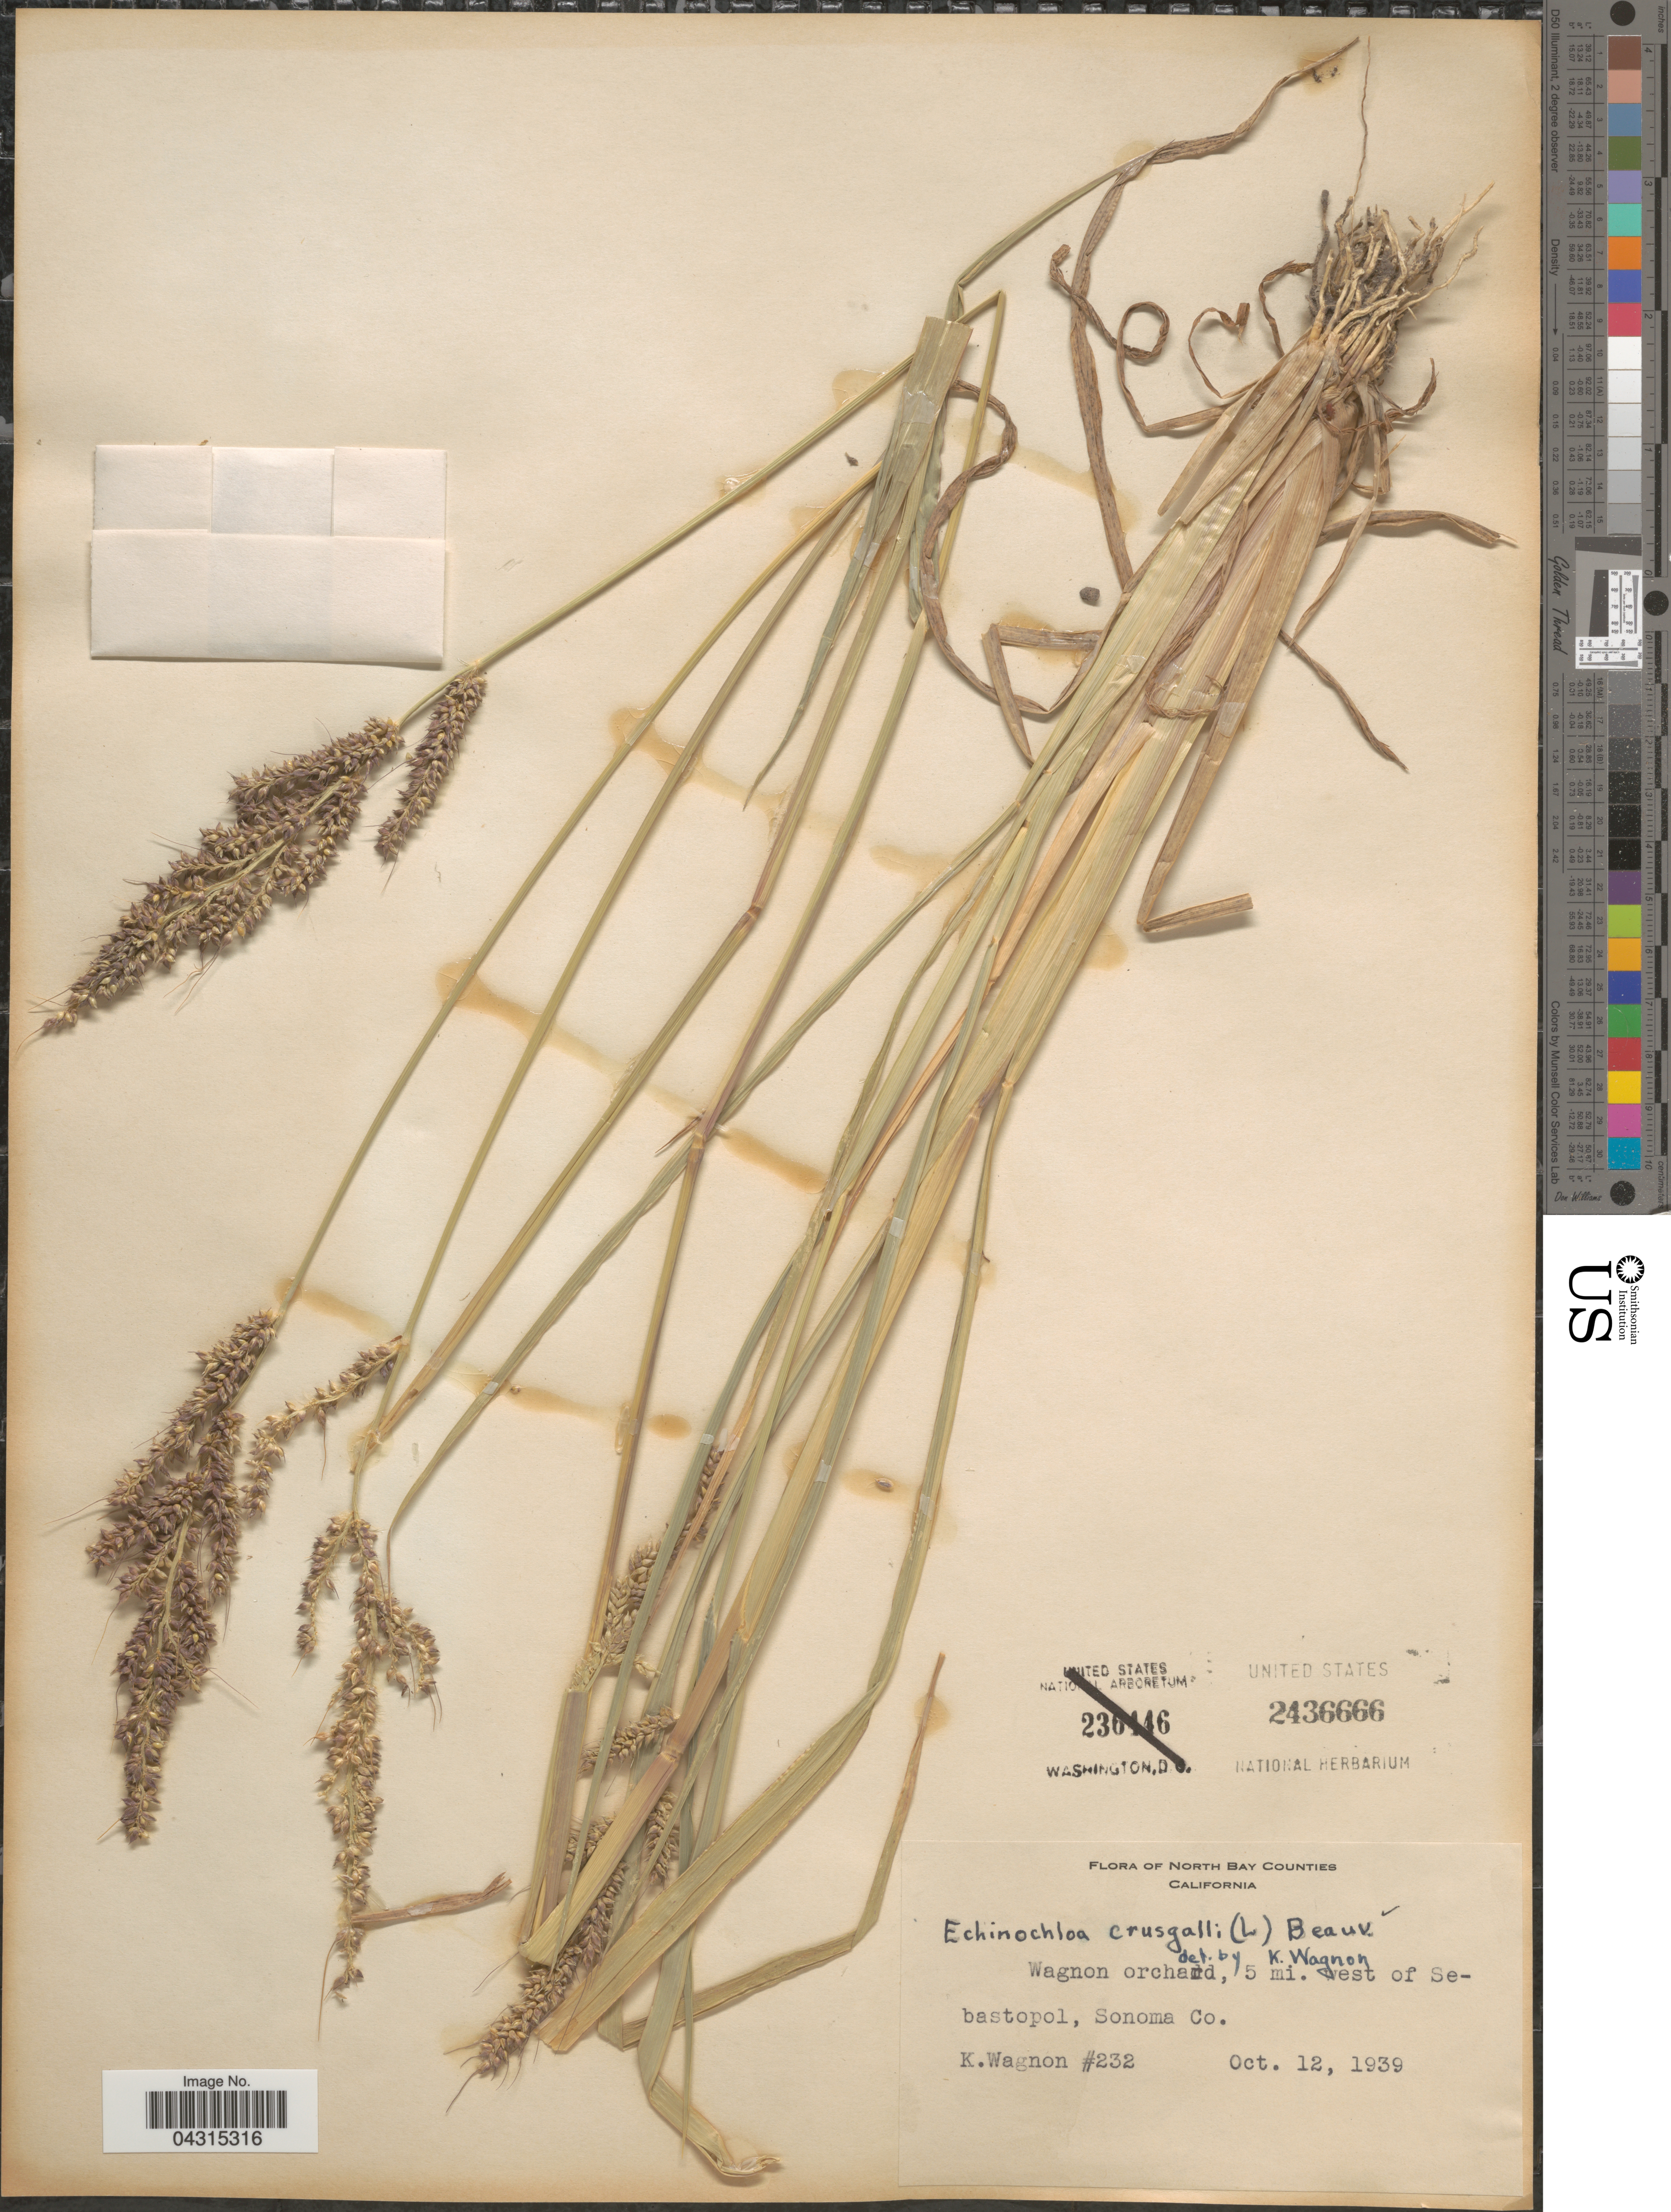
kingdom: Plantae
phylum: Tracheophyta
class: Liliopsida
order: Poales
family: Poaceae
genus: Echinochloa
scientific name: Echinochloa crus-galli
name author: (L.) P. Beauv.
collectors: K. Wagnon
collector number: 232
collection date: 1939-10-12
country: United States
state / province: California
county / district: Sonoma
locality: North Bay Counties. Wagnon orchard, 5 mi. west of Sebastopol, Sonoma Co.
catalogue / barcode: US 2436666